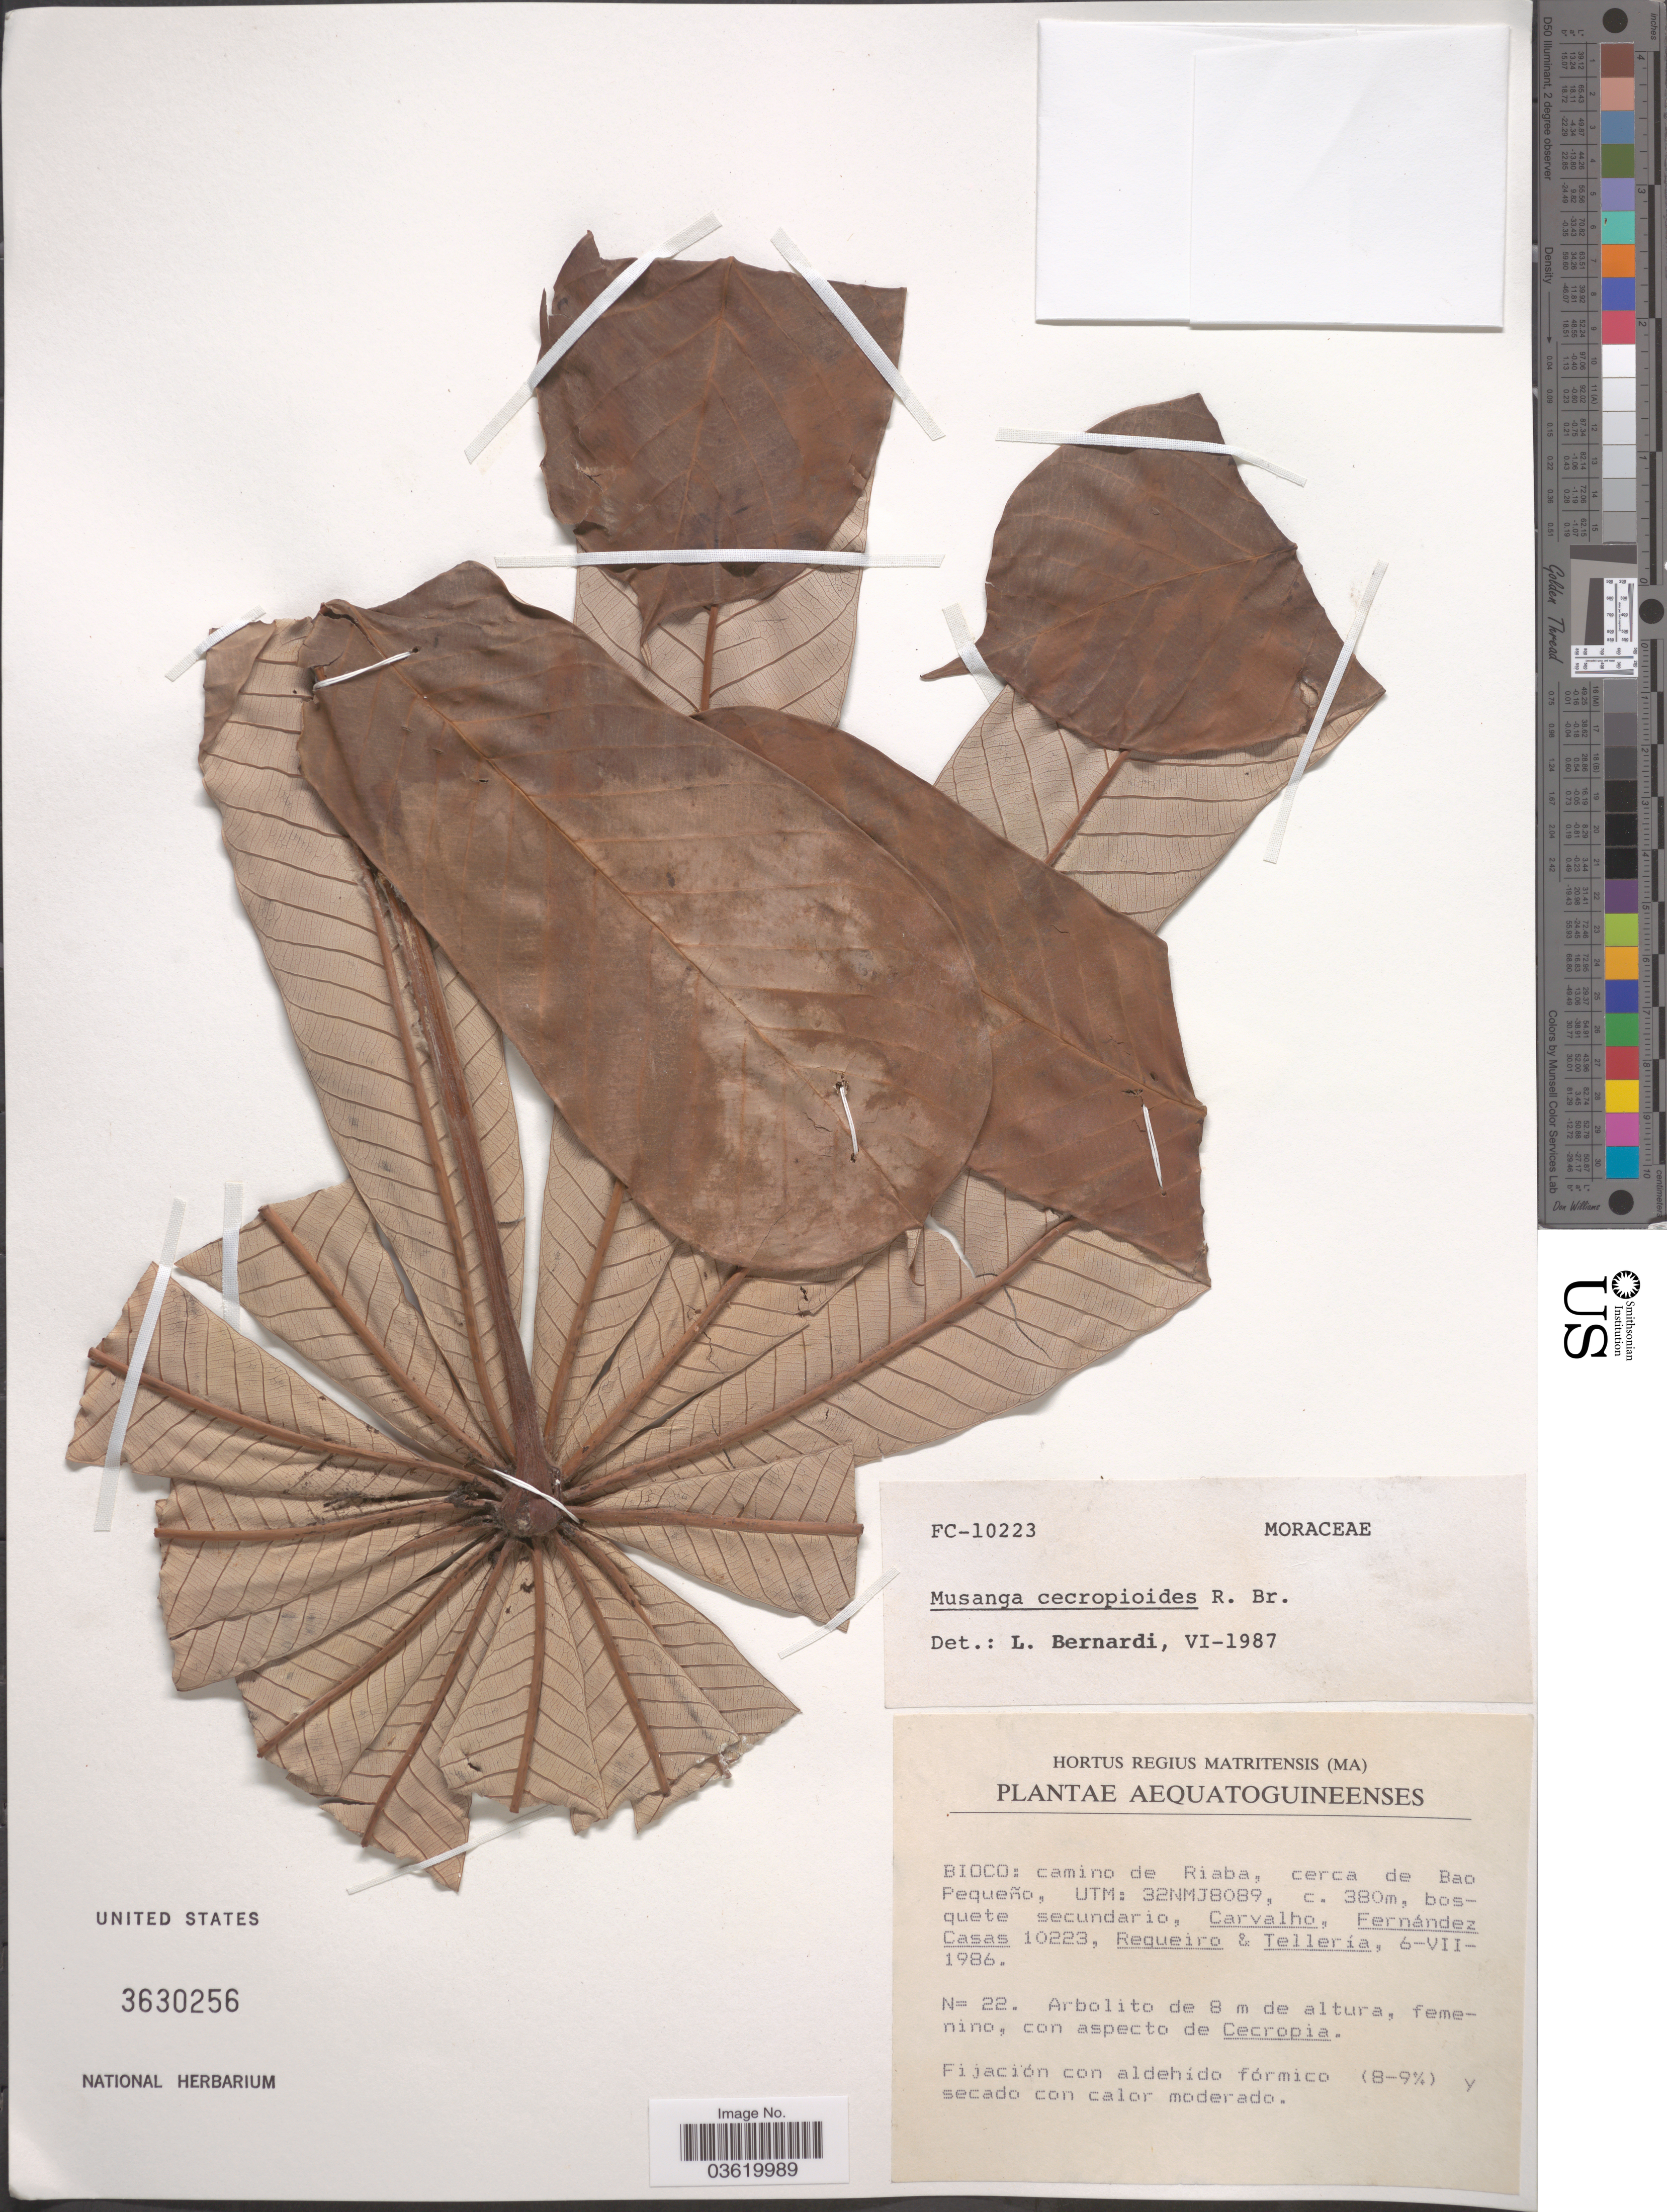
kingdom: Plantae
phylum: Tracheophyta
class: Magnoliopsida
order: Rosales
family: Urticaceae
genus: Musanga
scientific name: Musanga cecropioides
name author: R. Br. ex Tedlie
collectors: Carvalho, --, F. Casas, Requeiro, -- & -. Telleria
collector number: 10223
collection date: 1986-07-06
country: Equatorial Guinea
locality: Aequatoguineenses. Bioco: camino de Riaba, cerca de Bao Pequeño, UTM: 32NMJ8089.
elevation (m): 380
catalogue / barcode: US 3630256